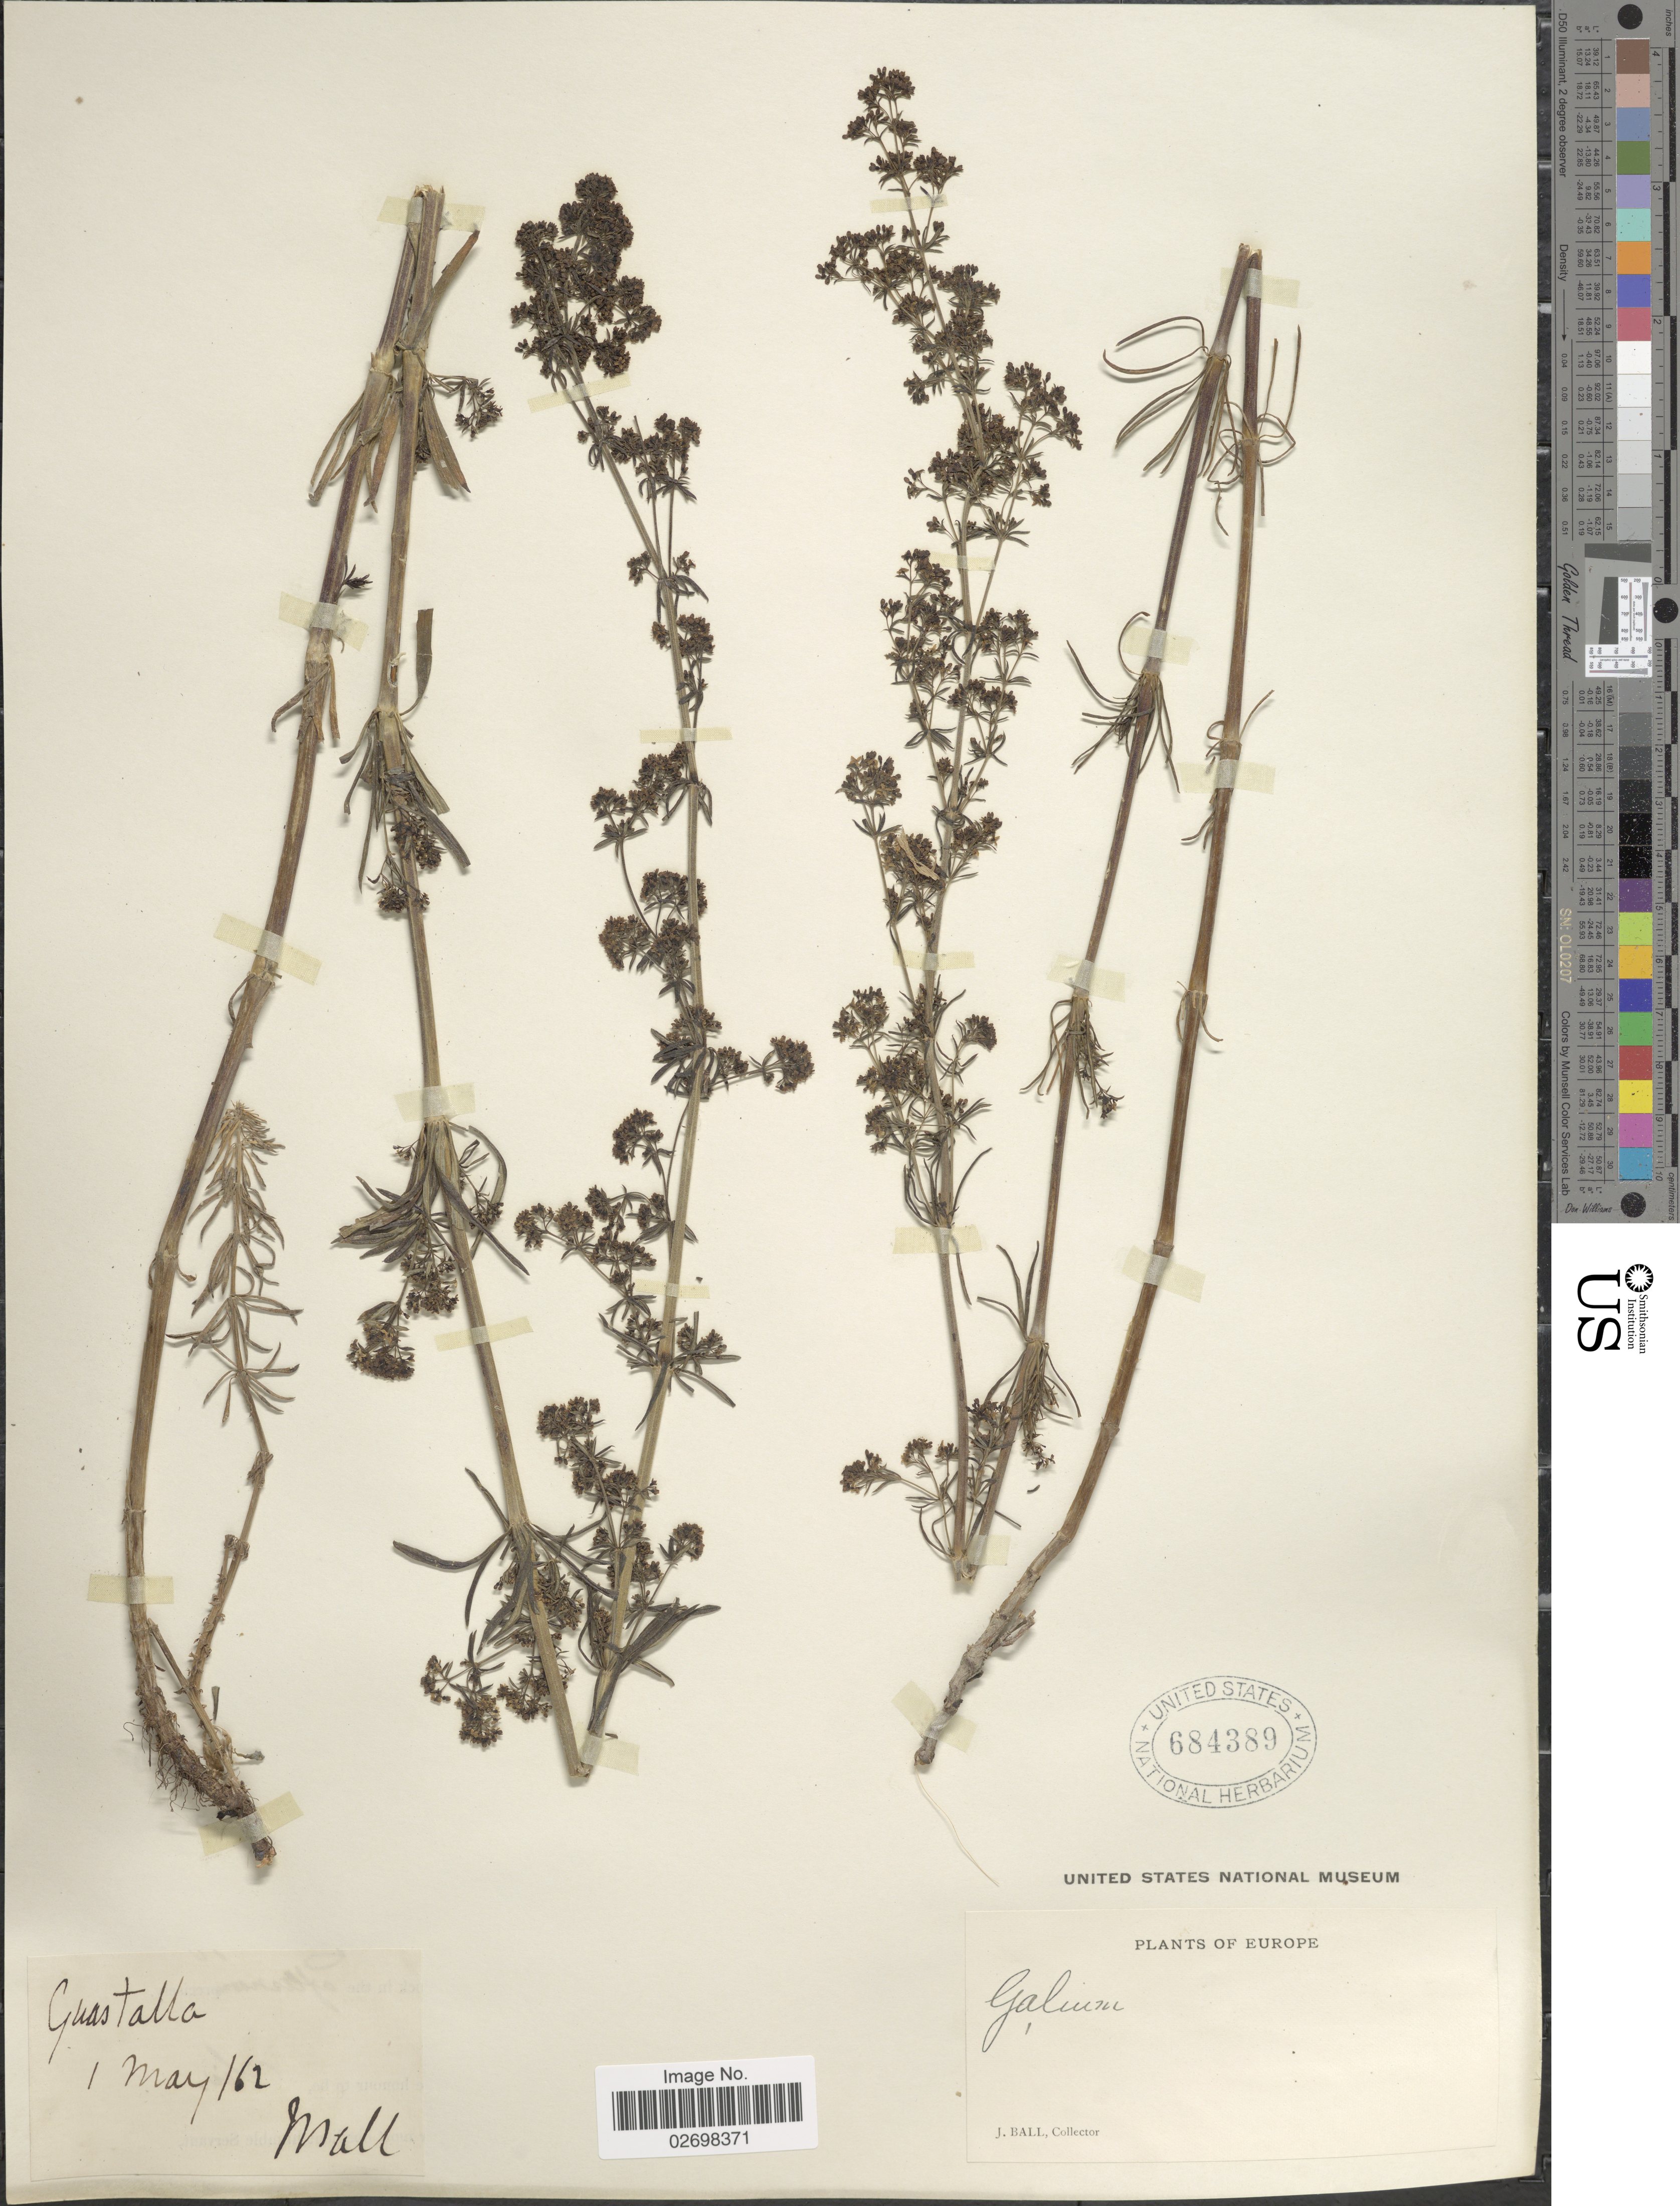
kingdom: Plantae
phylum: Tracheophyta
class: Magnoliopsida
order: Gentianales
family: Rubiaceae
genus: Galium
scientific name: Galium sp.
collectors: J. Ball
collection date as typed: Transcribed d/m/y: 1/5/62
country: Italy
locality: Guastalla, Europe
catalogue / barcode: US 684389